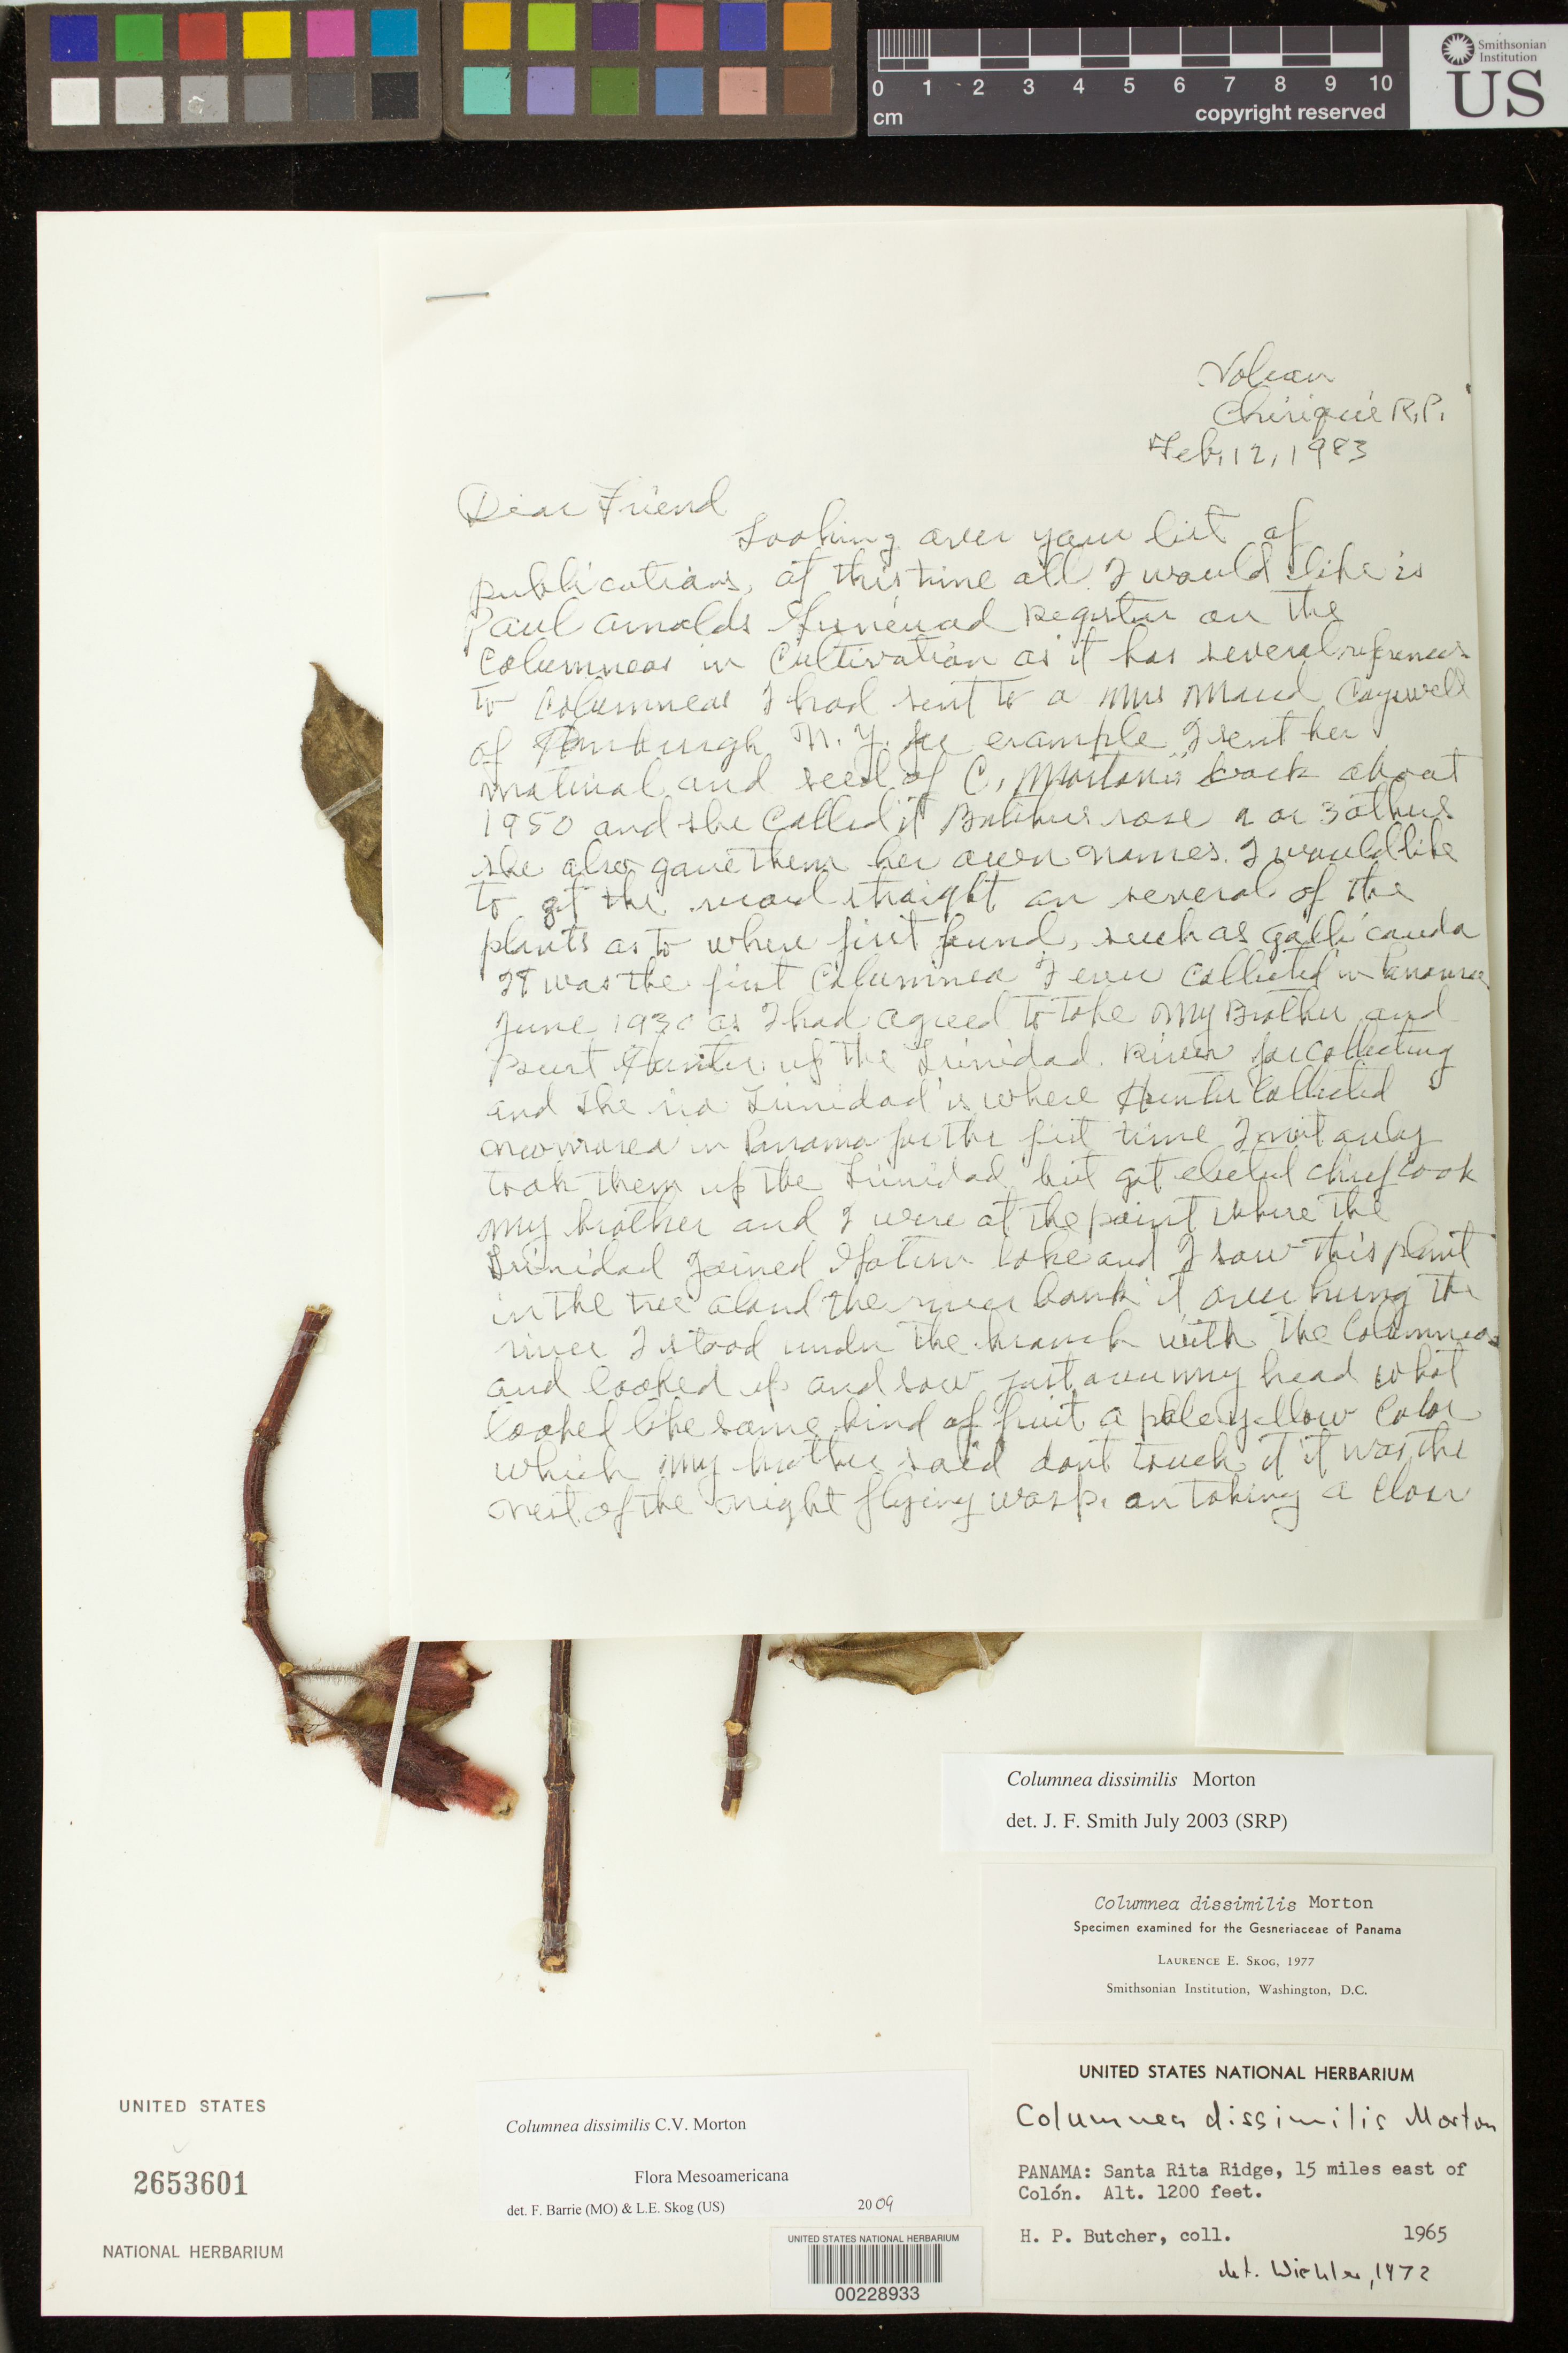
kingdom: Plantae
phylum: Tracheophyta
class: Magnoliopsida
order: Lamiales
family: Gesneriaceae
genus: Columnea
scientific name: Columnea dissimilis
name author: C.V. Morton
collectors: H. Butcher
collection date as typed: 1965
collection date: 1965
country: Panama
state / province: Colón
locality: Santa Rita ridge, 15 mi E of Colon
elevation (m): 366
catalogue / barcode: US 2653601